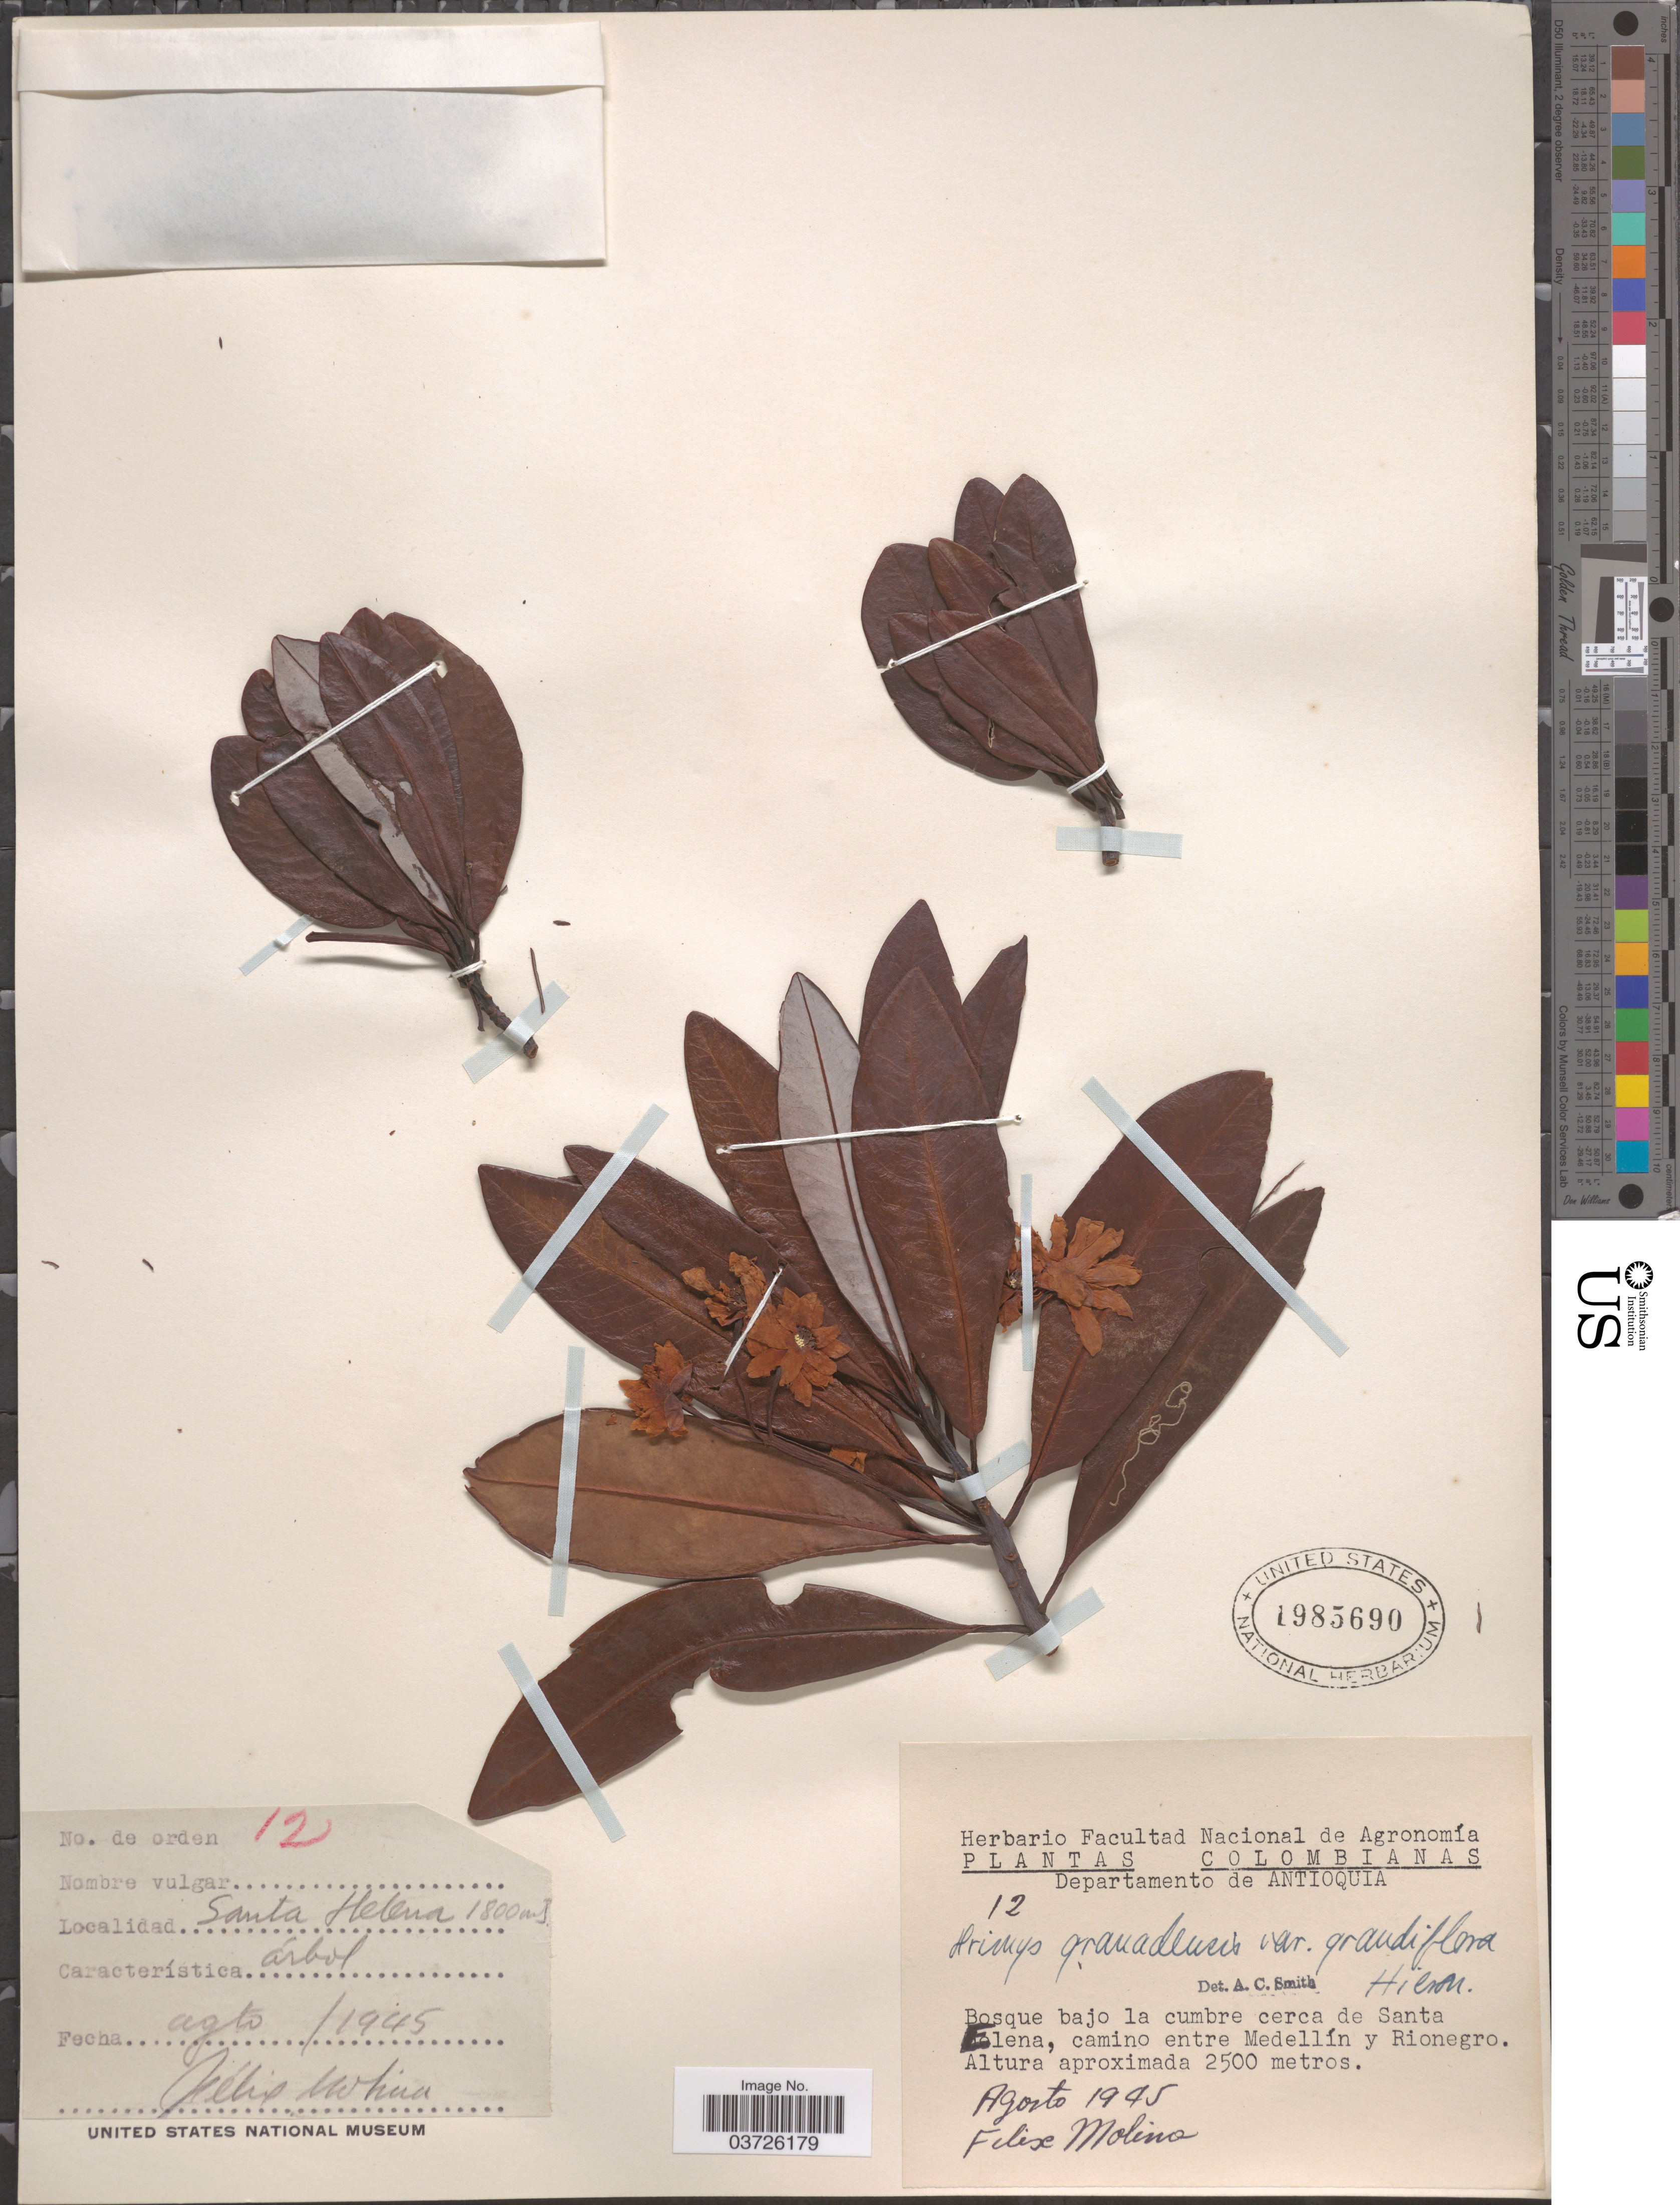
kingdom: Plantae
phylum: Tracheophyta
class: Magnoliopsida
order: Canellales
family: Winteraceae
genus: Drimys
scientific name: Drimys granadensis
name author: L. f.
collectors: F. Molina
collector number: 12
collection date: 1945-08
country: Colombia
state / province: Antioquia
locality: Santa Helena. Departamento de Antioquia. Bosque bajo la cumbre cerca de Santa Elena, camino entre Medellín y Rionegro.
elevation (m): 2500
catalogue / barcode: US 1985690